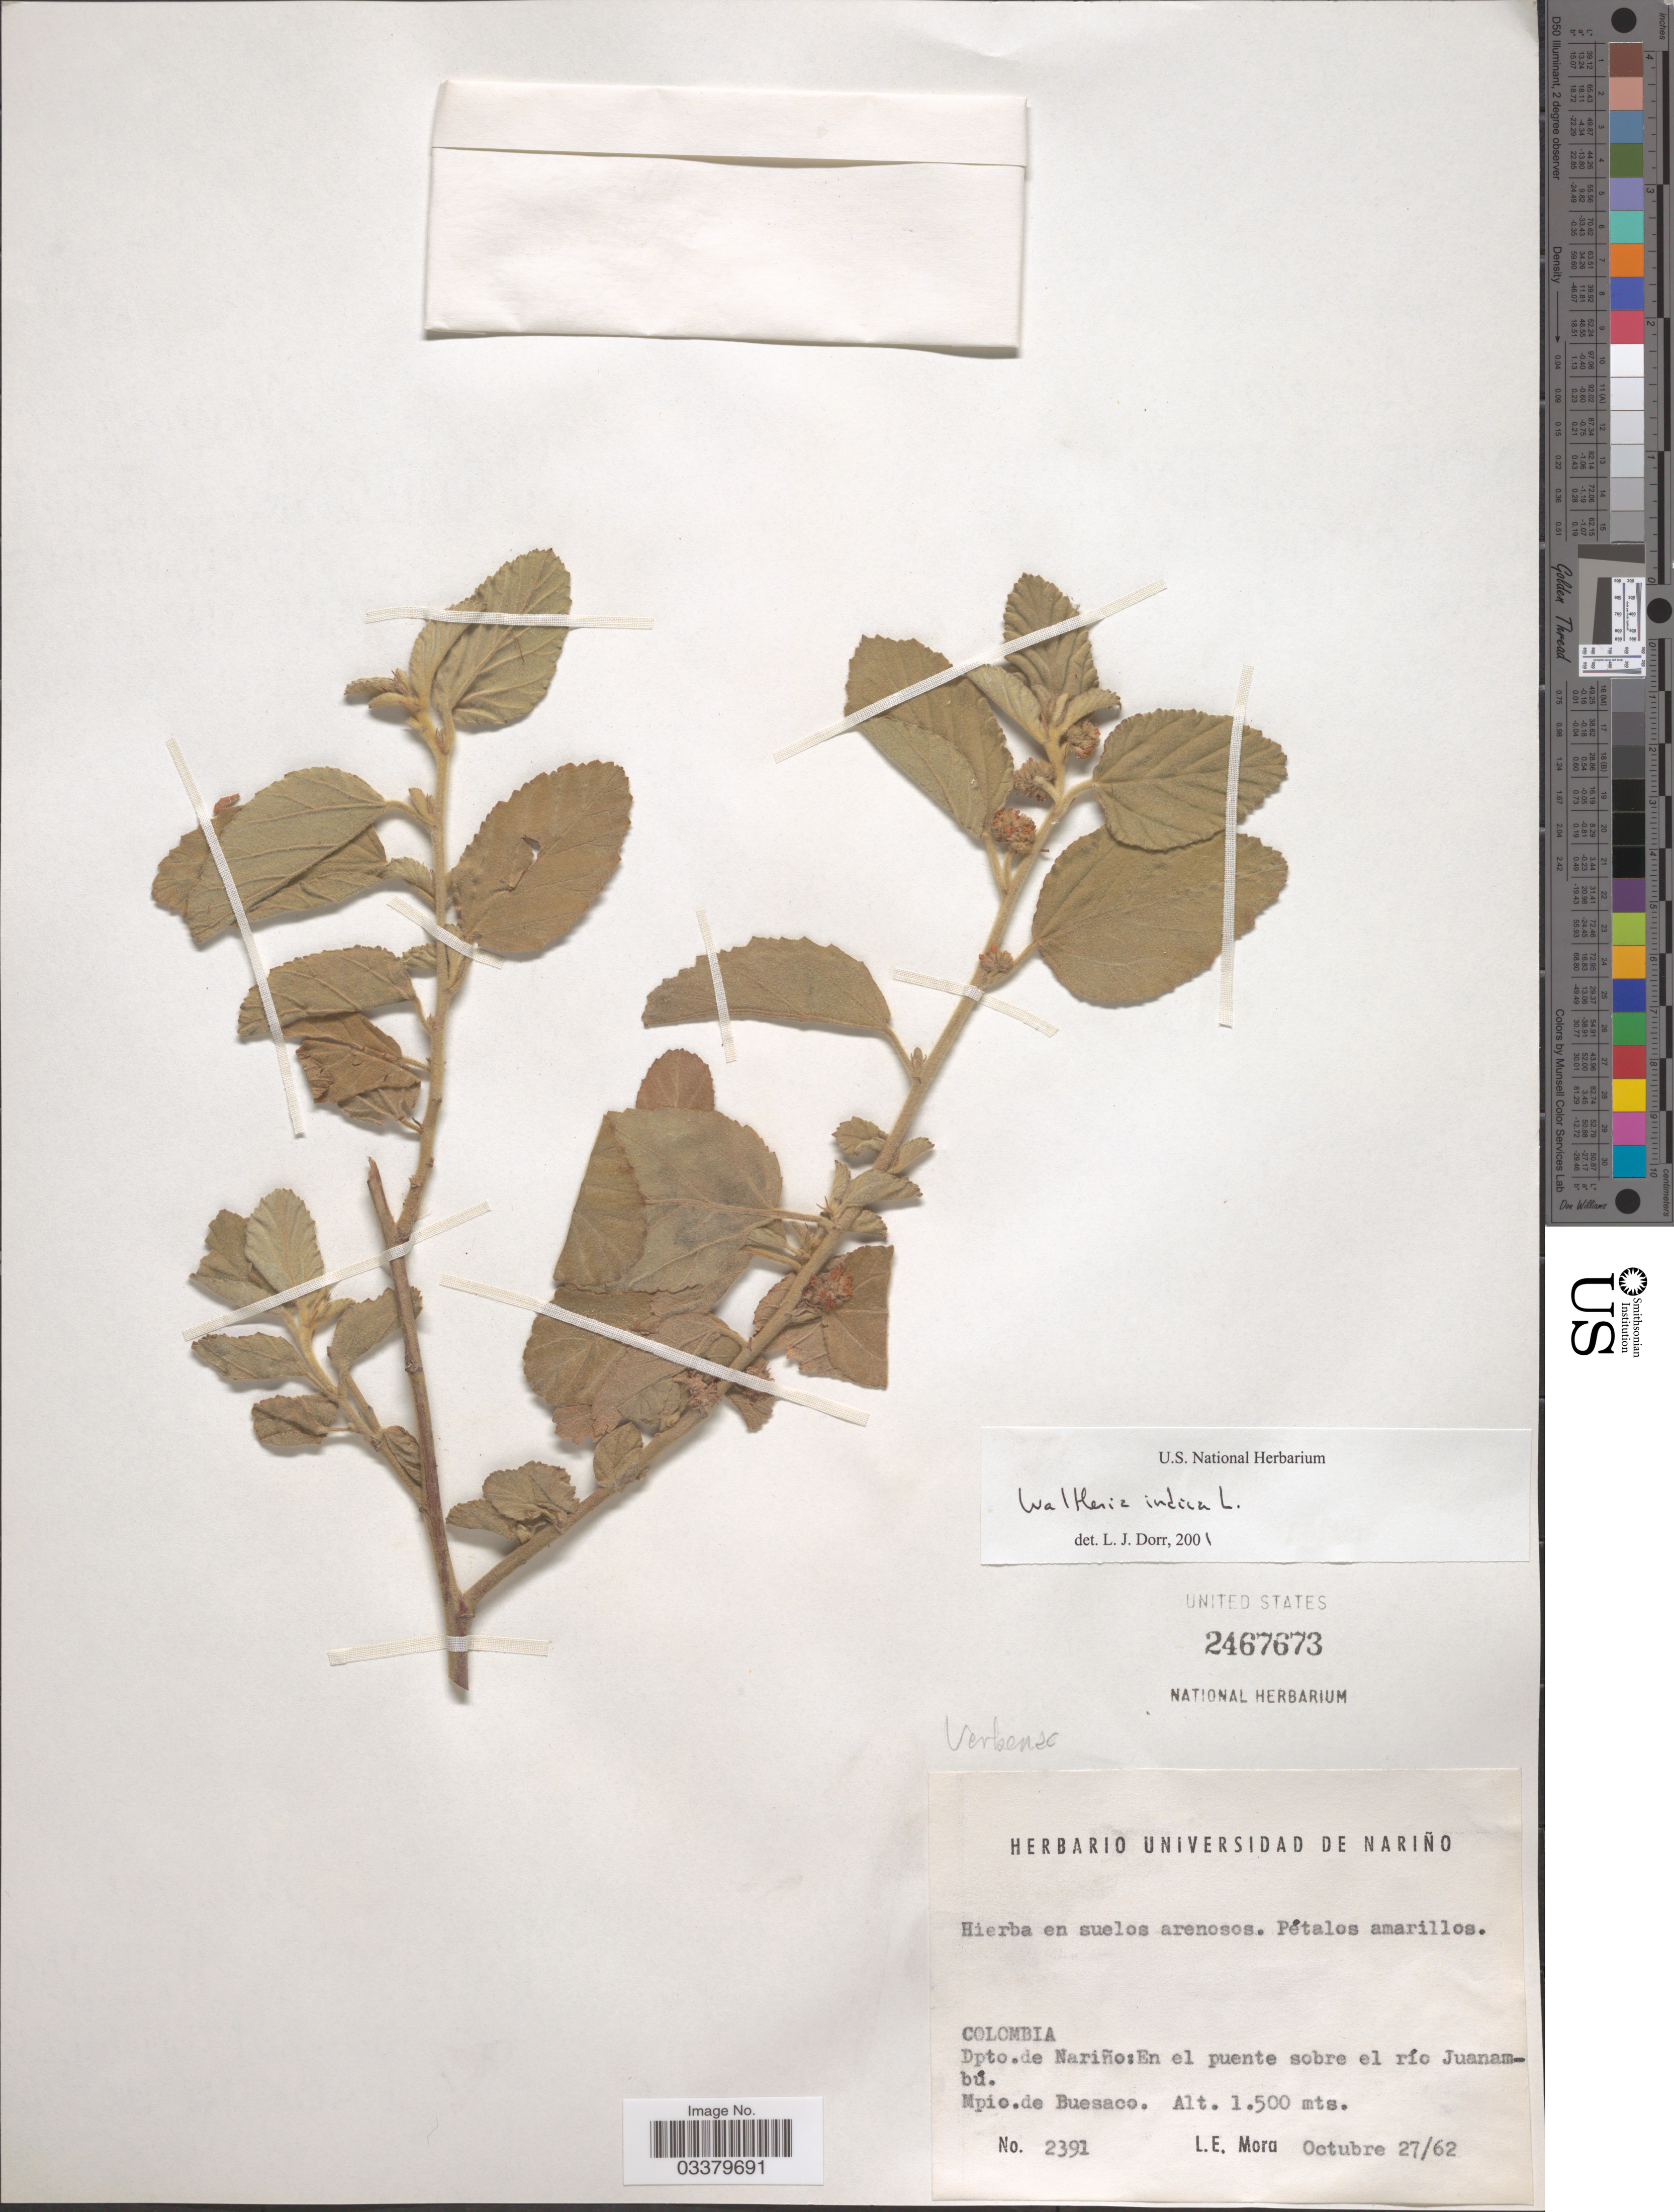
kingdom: Plantae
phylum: Tracheophyta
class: Magnoliopsida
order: Malvales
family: Malvaceae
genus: Waltheria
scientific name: Waltheria indica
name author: L.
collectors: L. Mora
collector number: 2391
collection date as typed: Transcribed d/m/y: 27/10/62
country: Colombia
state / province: Nariño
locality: Dpto. de Nariño: En el puente sobre el río Juanambú. Mpio. de Buesaco.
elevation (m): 1500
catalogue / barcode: US 2467673